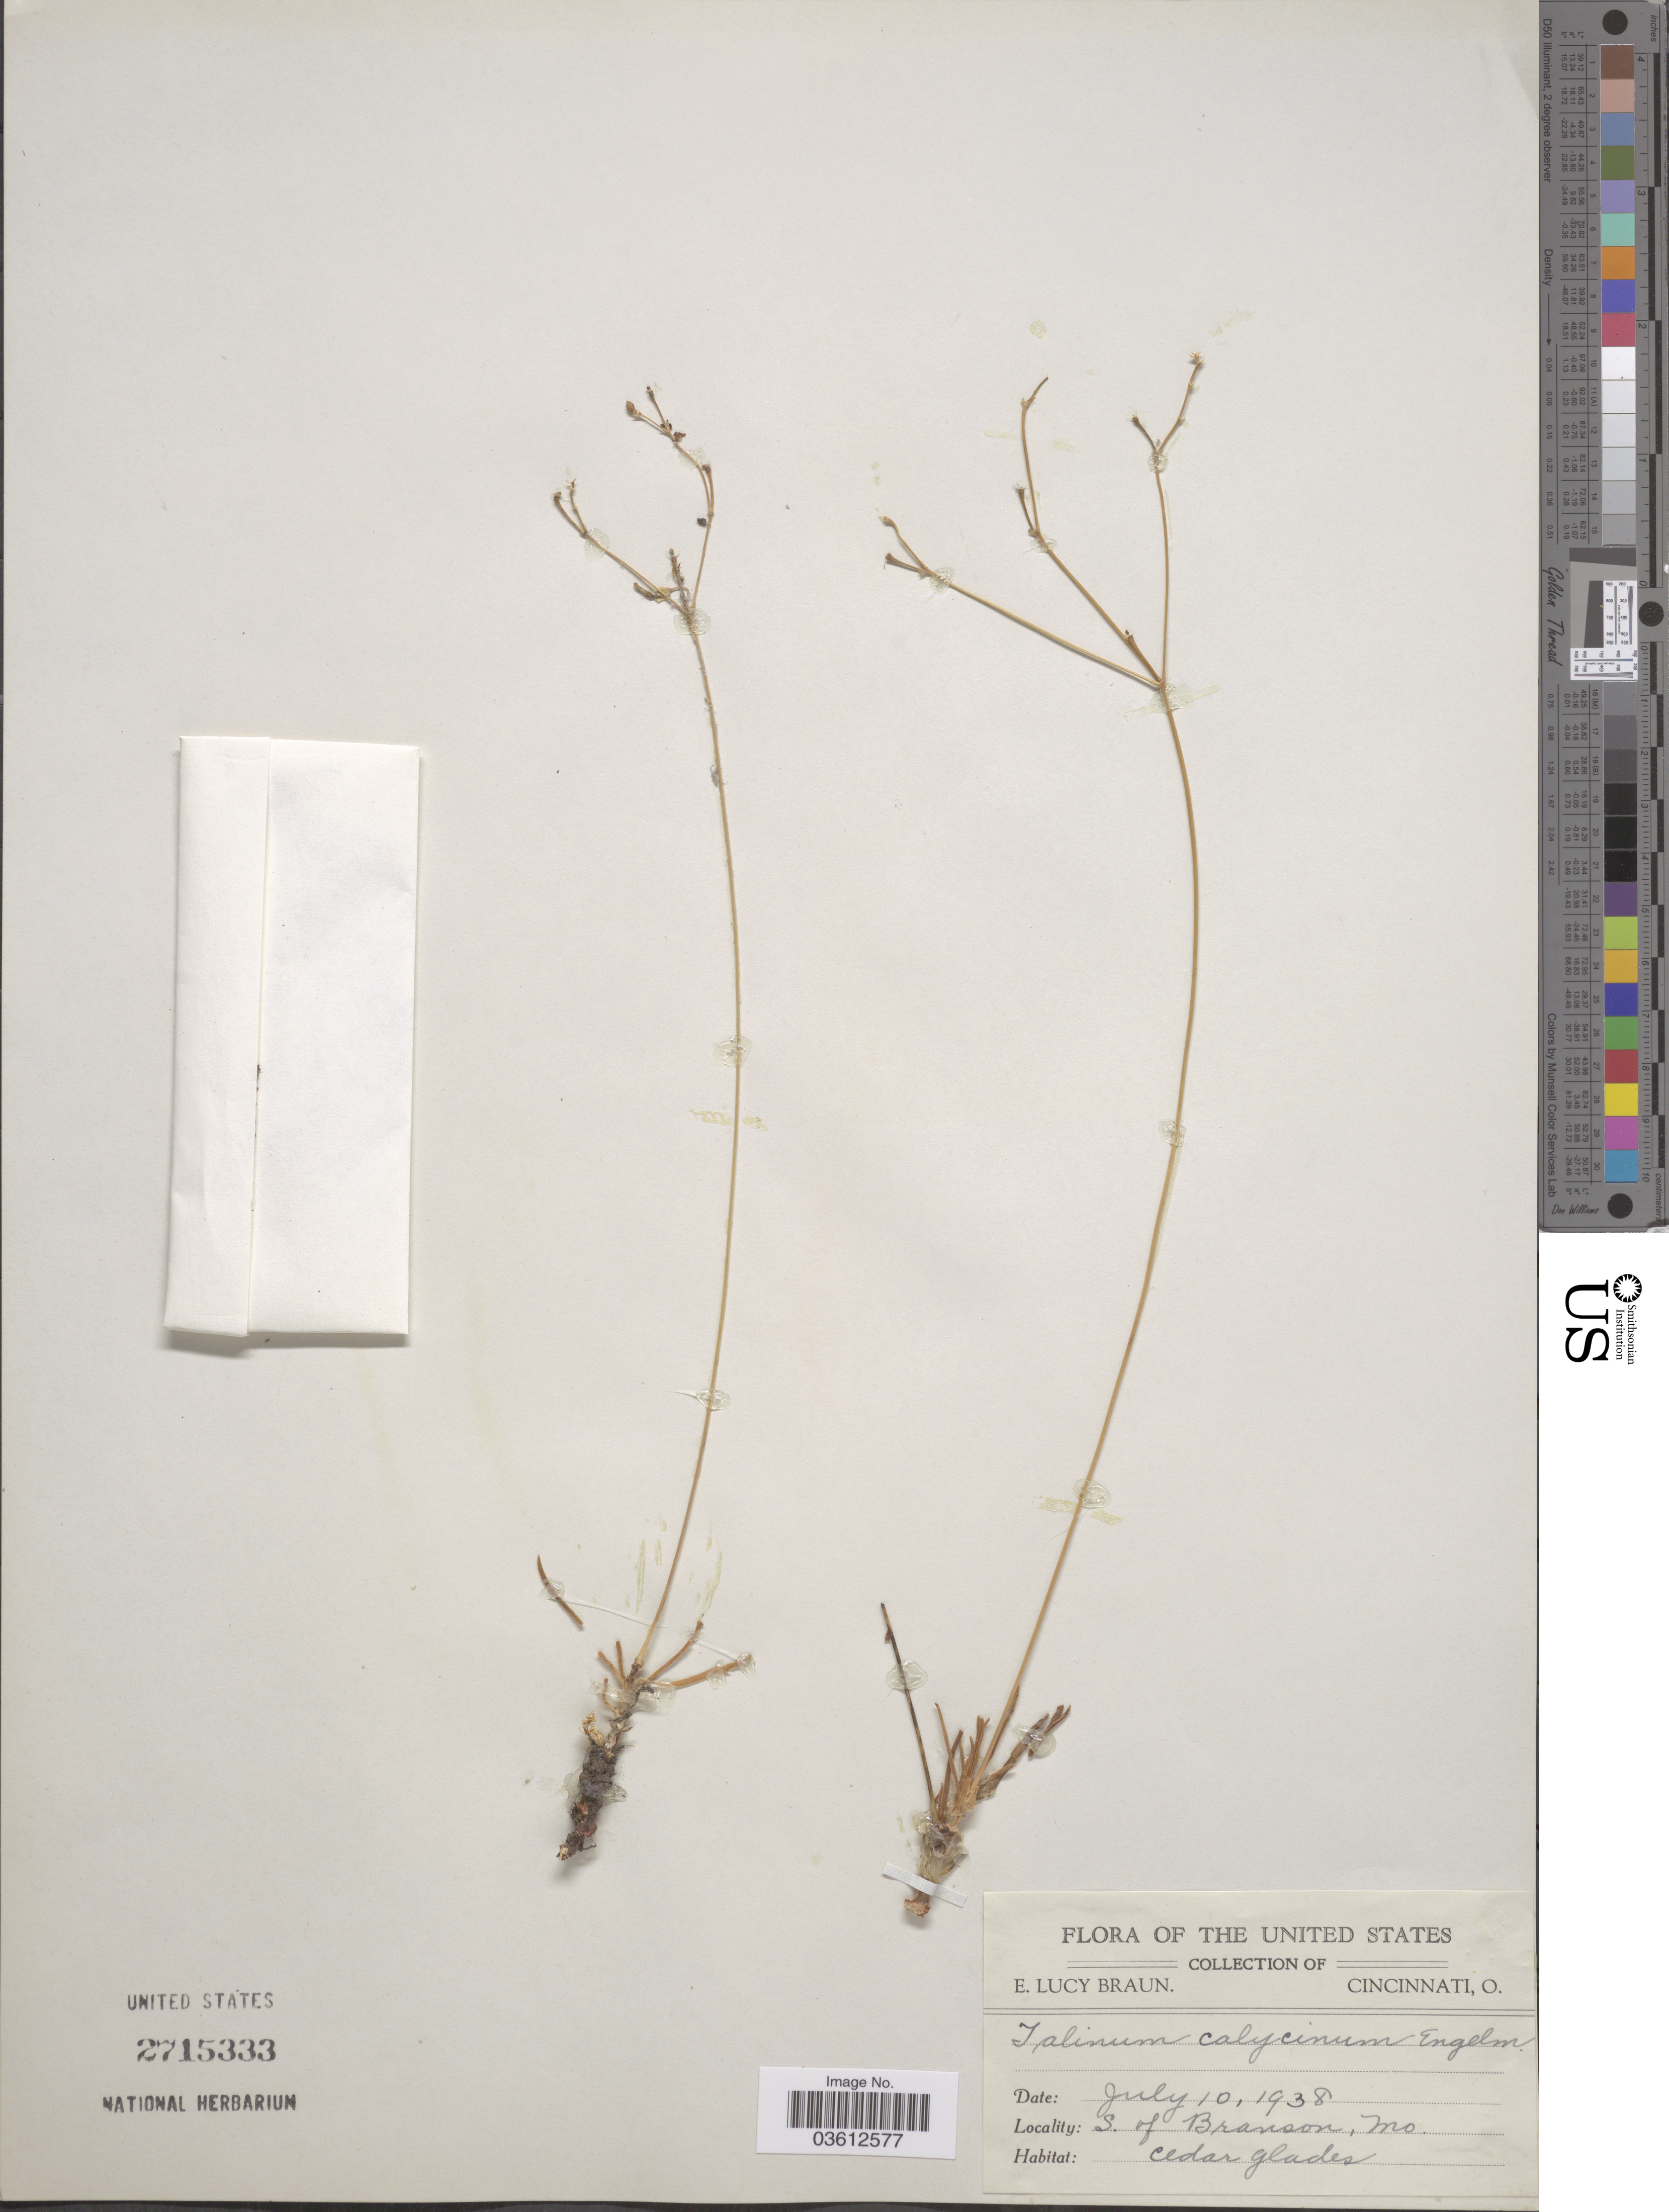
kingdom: Plantae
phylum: Tracheophyta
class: Magnoliopsida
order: Caryophyllales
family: Talinaceae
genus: Talinum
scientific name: Talinum calycinum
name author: Engelm.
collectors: E. L. Braun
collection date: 1938-07-10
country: United States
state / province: Missouri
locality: S. of Branson.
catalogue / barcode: US 2715333